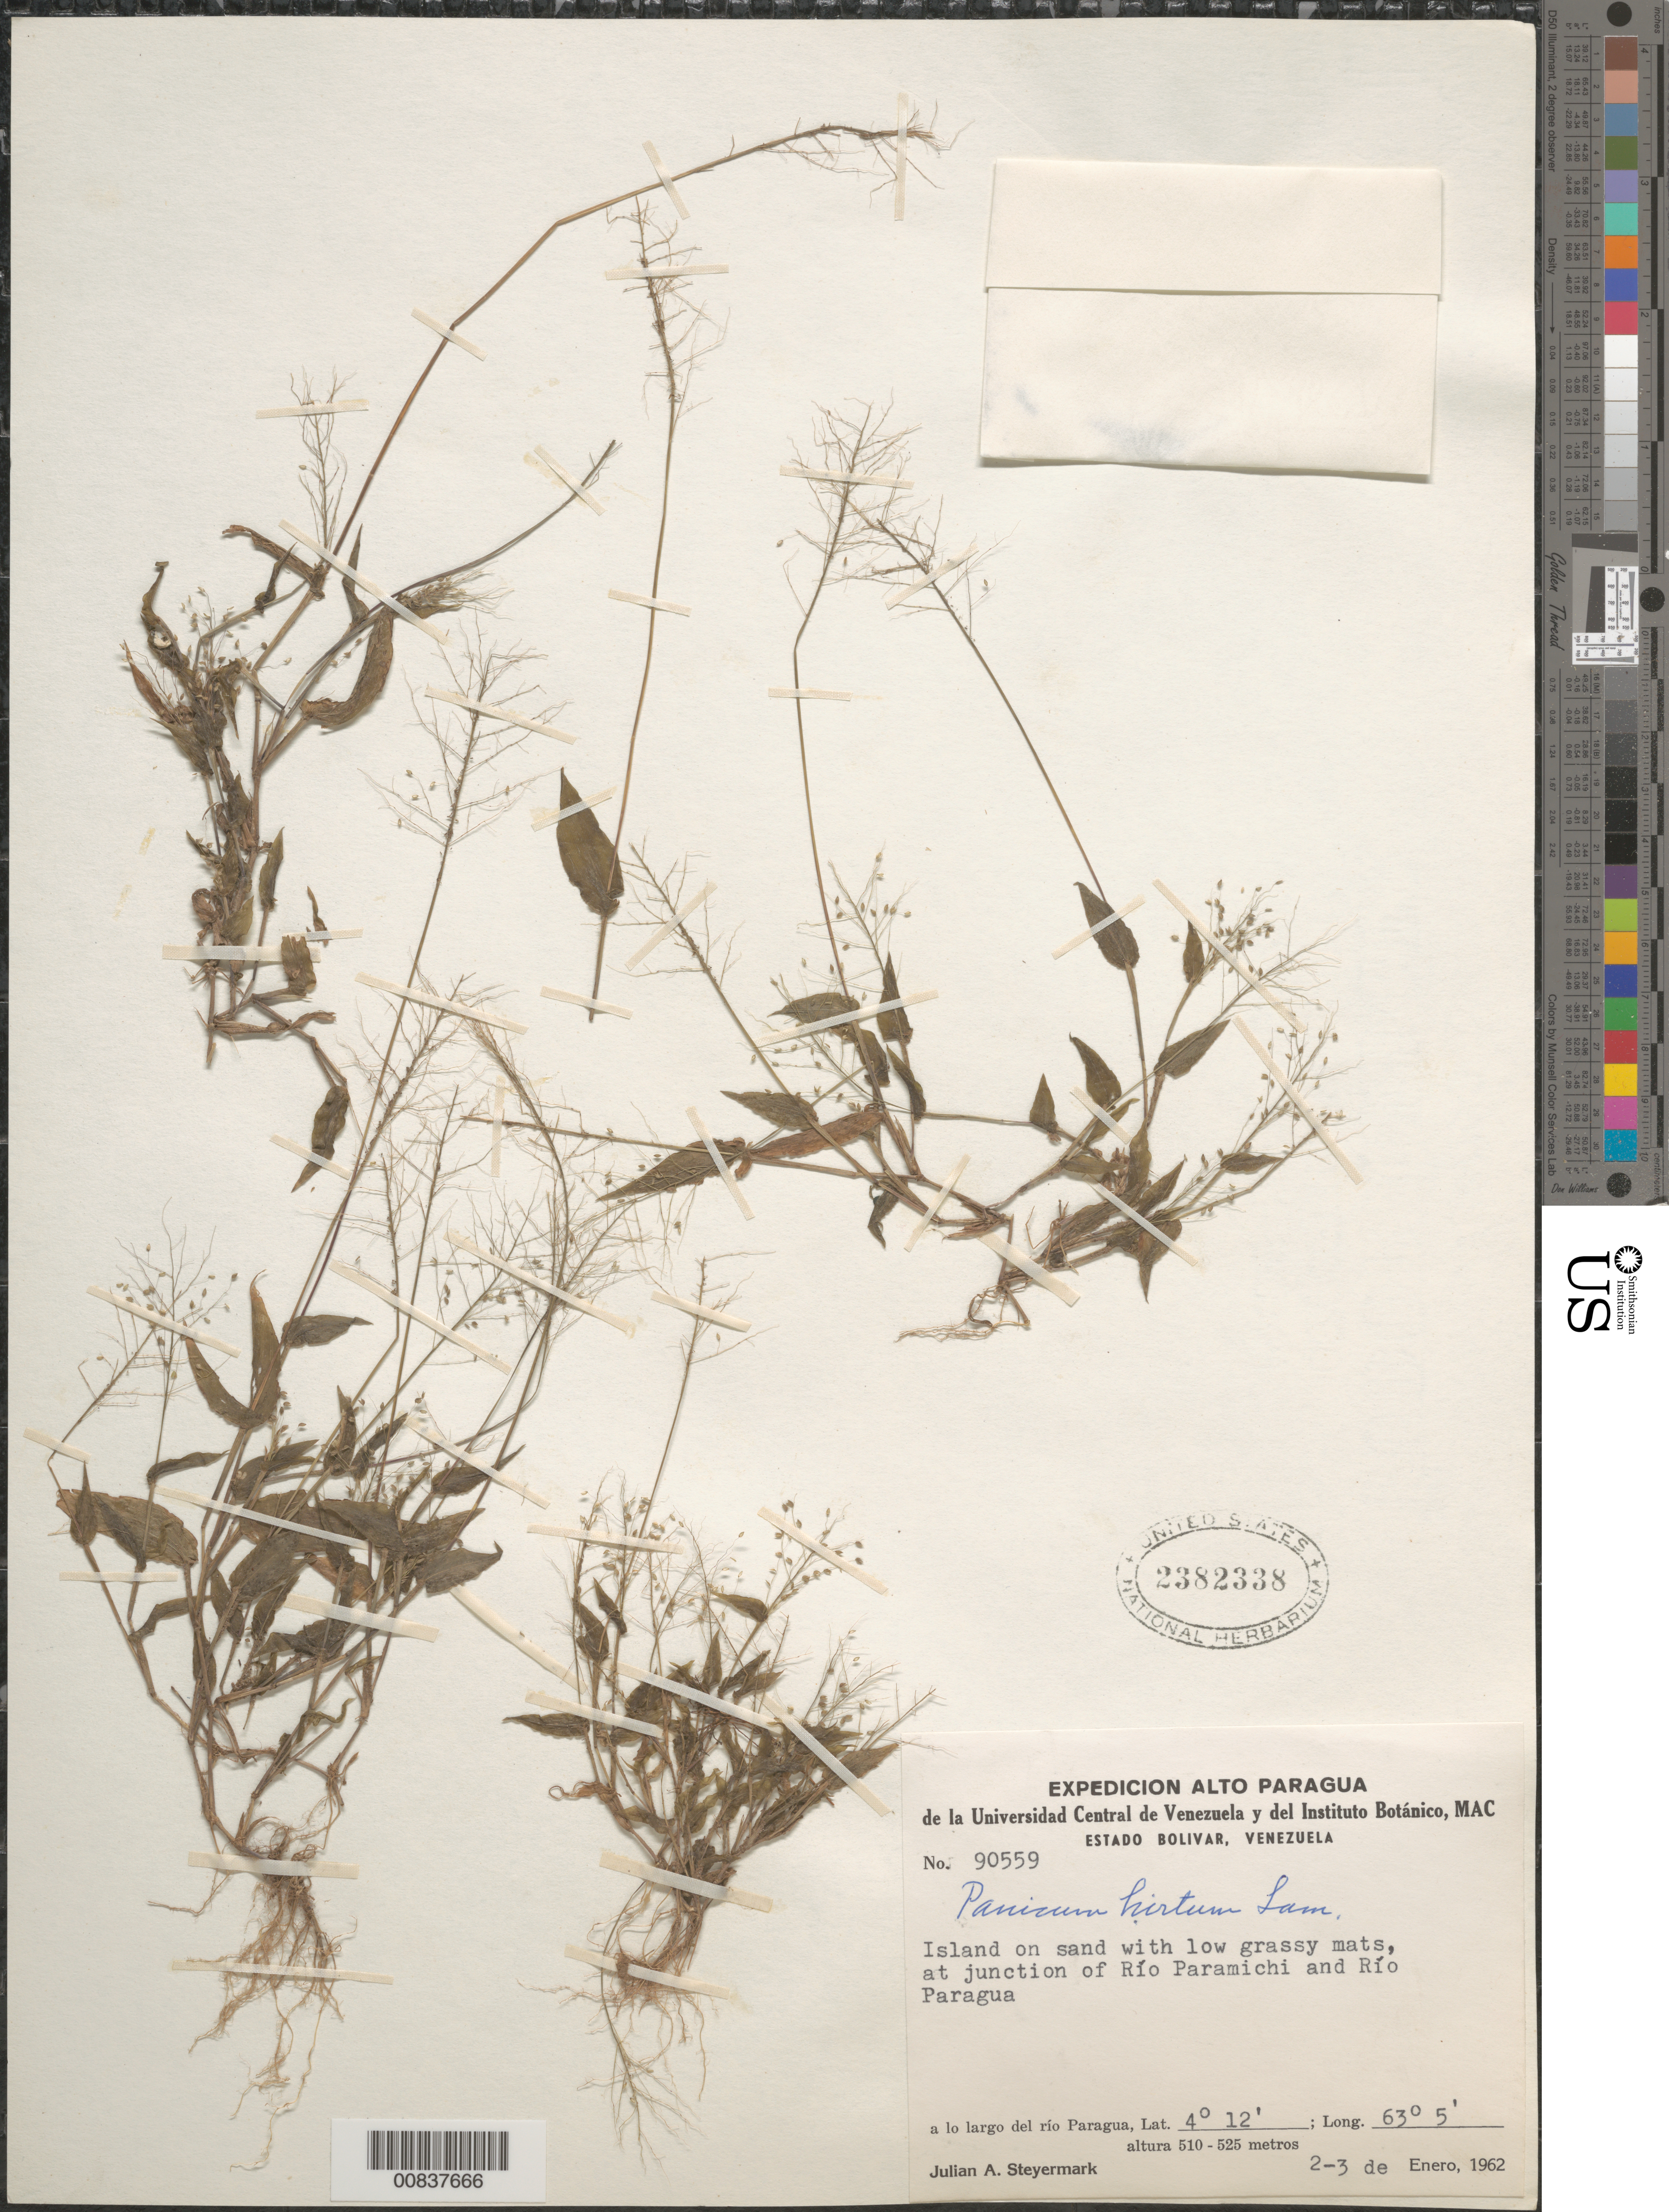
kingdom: Plantae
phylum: Tracheophyta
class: Liliopsida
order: Poales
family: Poaceae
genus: Panicum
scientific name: Panicum hirtum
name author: Lam.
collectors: J. Steyermark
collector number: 90559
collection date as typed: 2-Jan-62 to 3-Jan-62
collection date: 1962-01-02/1962-01-03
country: Venezuela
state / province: Bolívar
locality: Río Paramichi, at junction with Río Paragua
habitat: On island with sand and low grassy mats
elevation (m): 510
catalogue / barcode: US 2382338